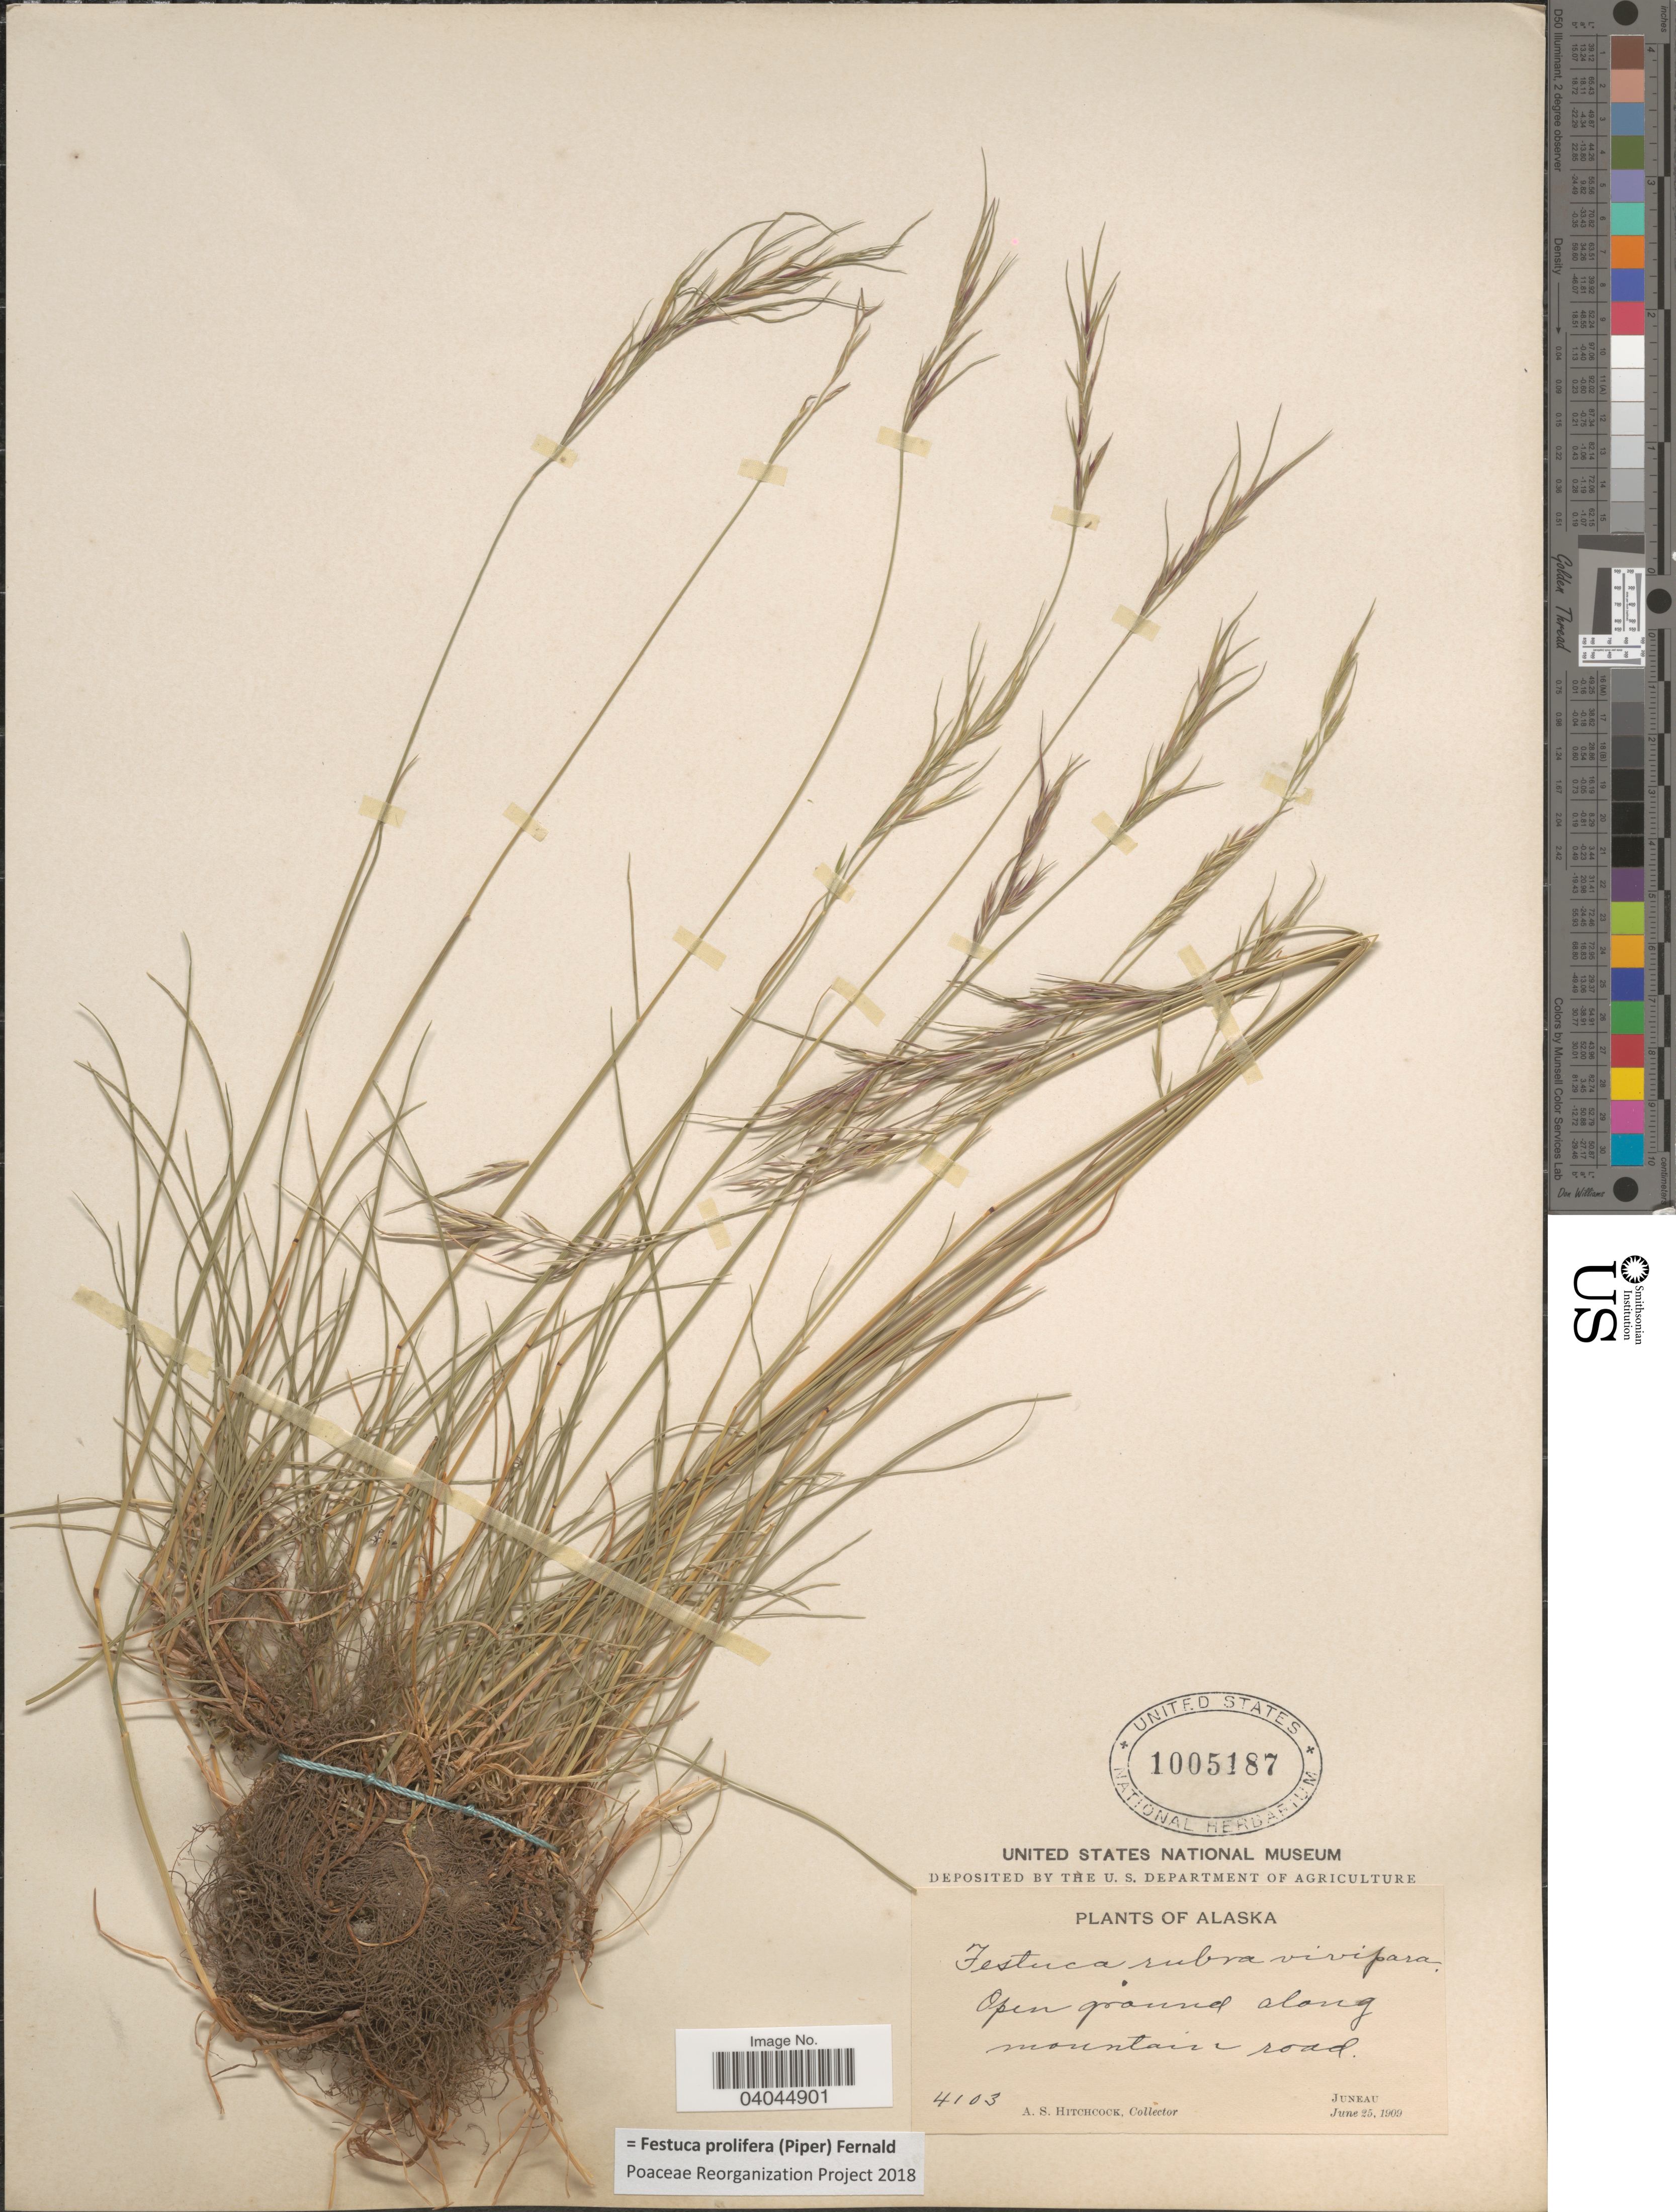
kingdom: Plantae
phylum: Tracheophyta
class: Liliopsida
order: Poales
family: Poaceae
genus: Festuca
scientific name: Festuca prolifera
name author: (Piper) Fernald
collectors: A. S. Hitchcock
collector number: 4103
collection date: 1909-06-25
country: United States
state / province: Alaska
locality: Open ground along mountain road. Juneau.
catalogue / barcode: US 1005187